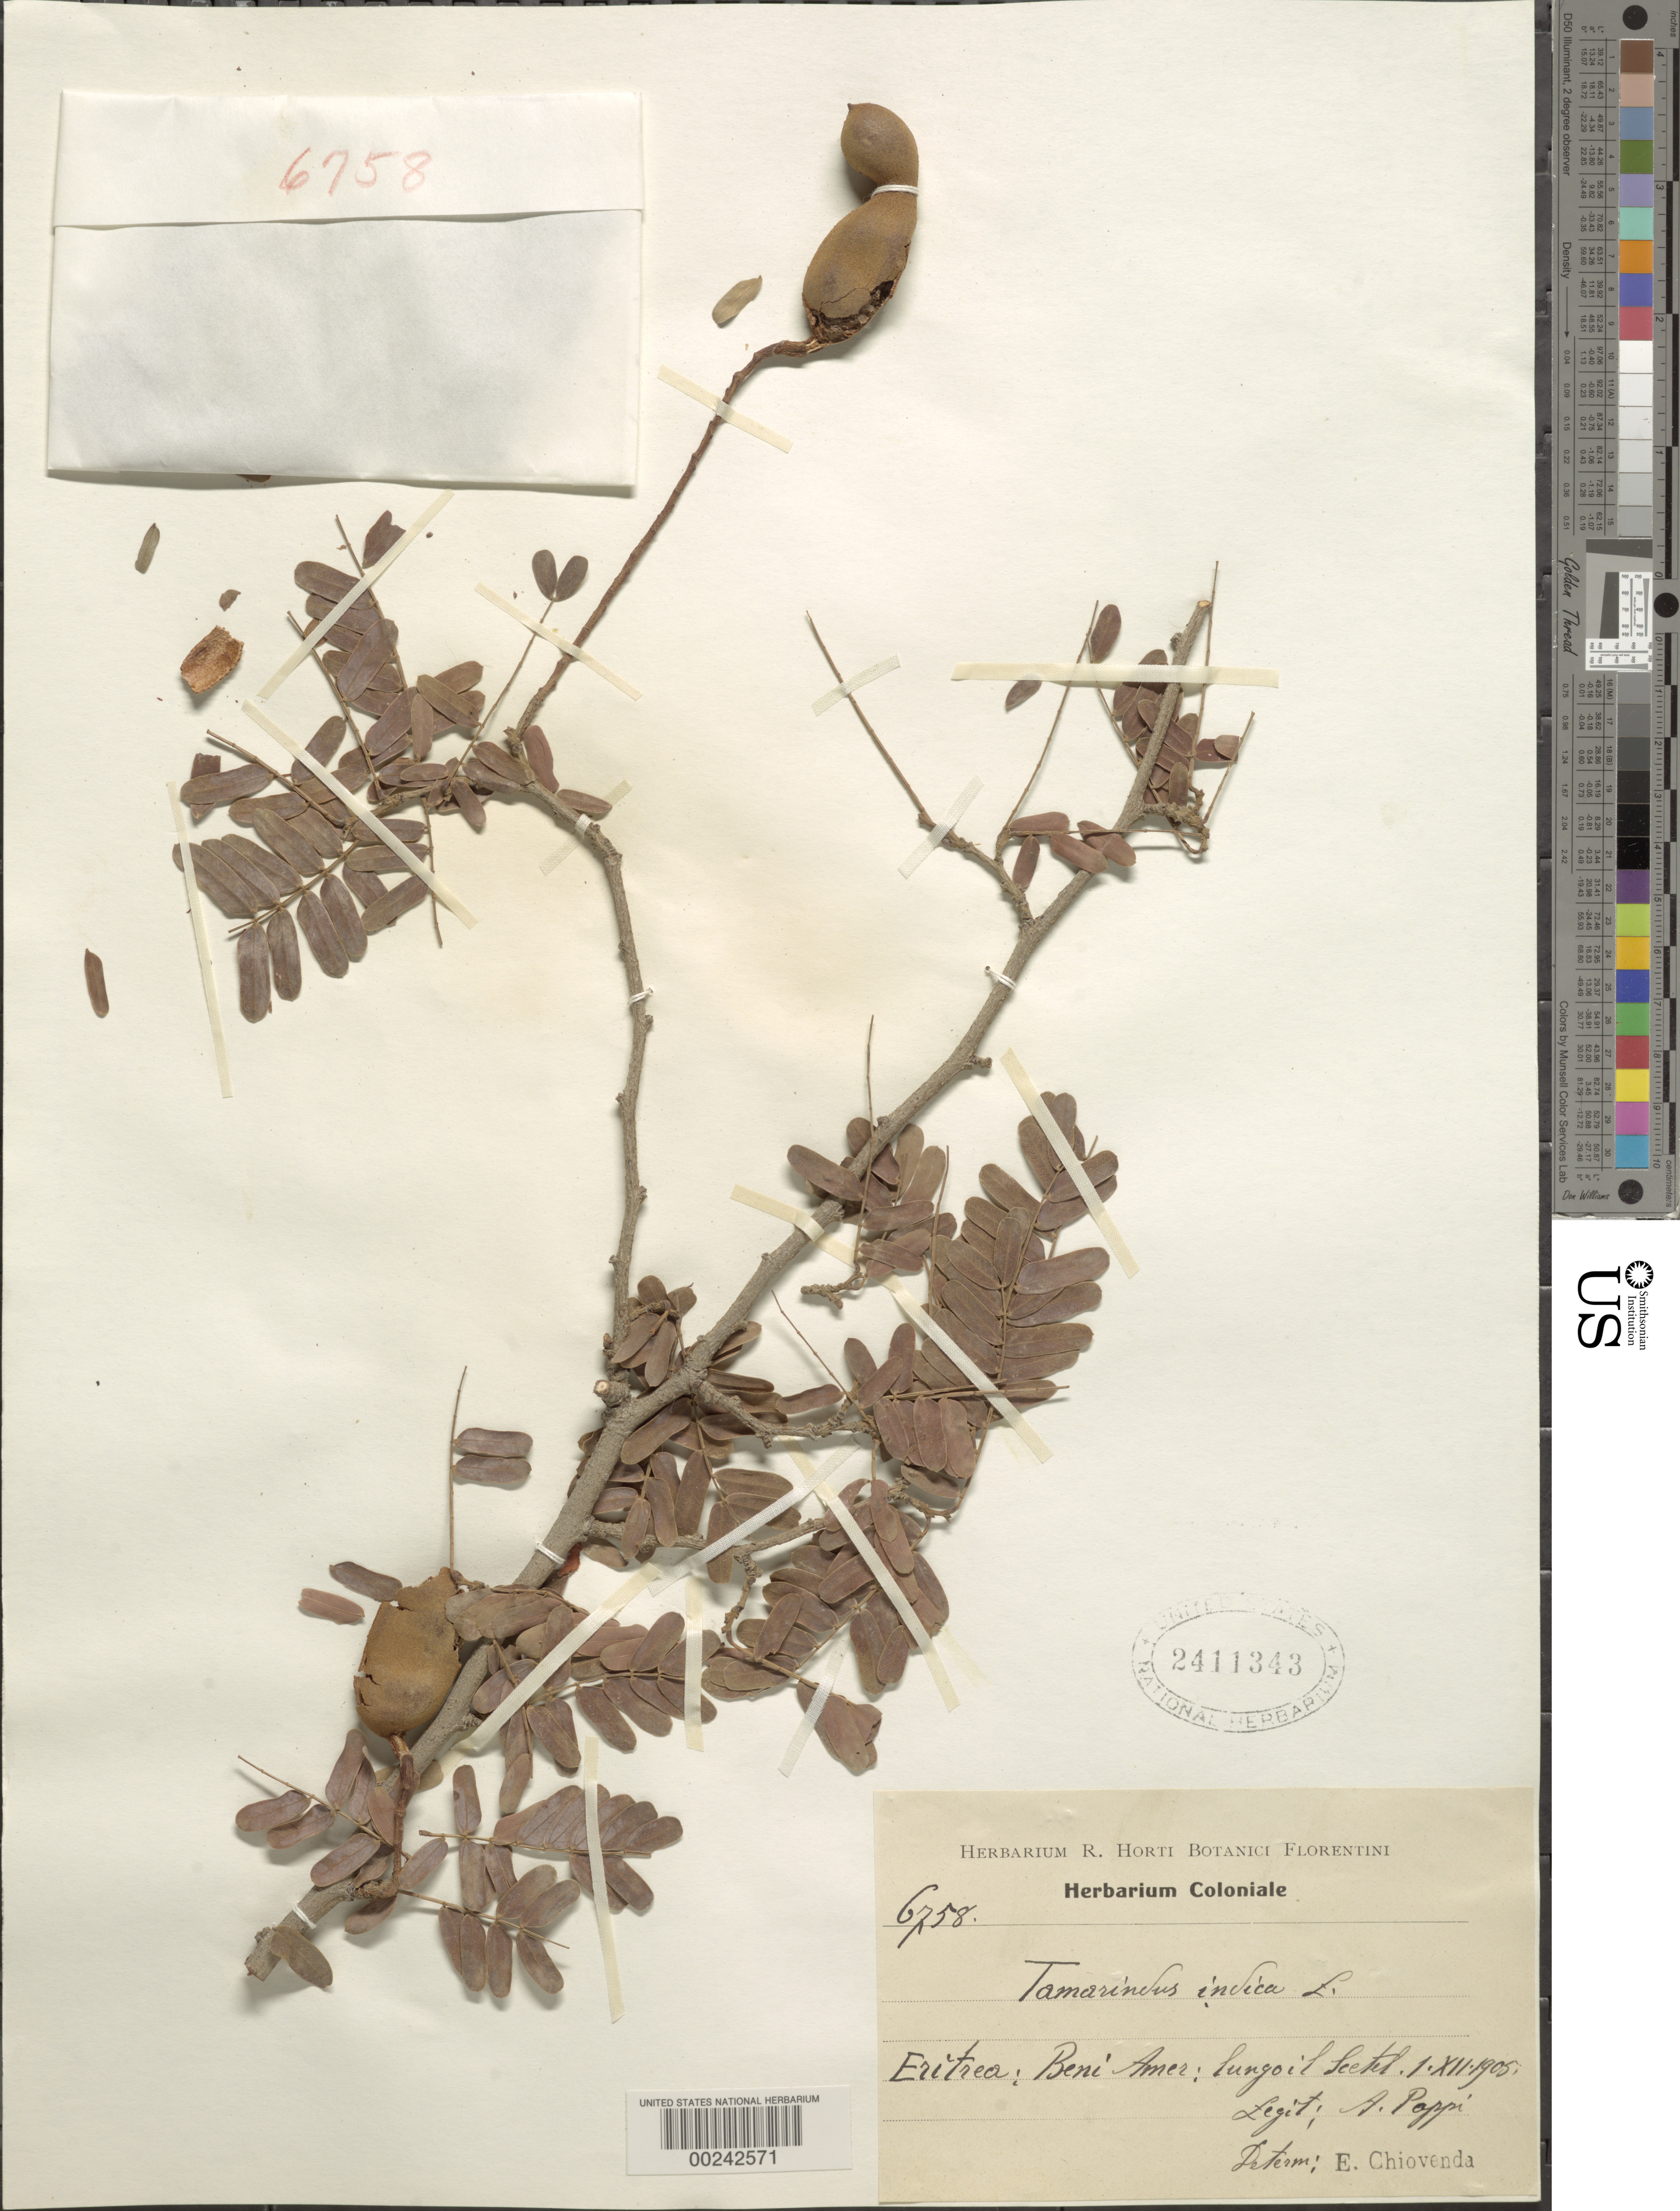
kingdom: Plantae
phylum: Tracheophyta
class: Magnoliopsida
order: Fabales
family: Fabaceae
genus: Tamarindus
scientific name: Tamarindus indica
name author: L.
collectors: A. Poppi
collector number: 6758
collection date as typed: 01 Dec 1905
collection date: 1905-12-01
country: Eritrea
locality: Beni amer, along the lectel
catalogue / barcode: US 2411343